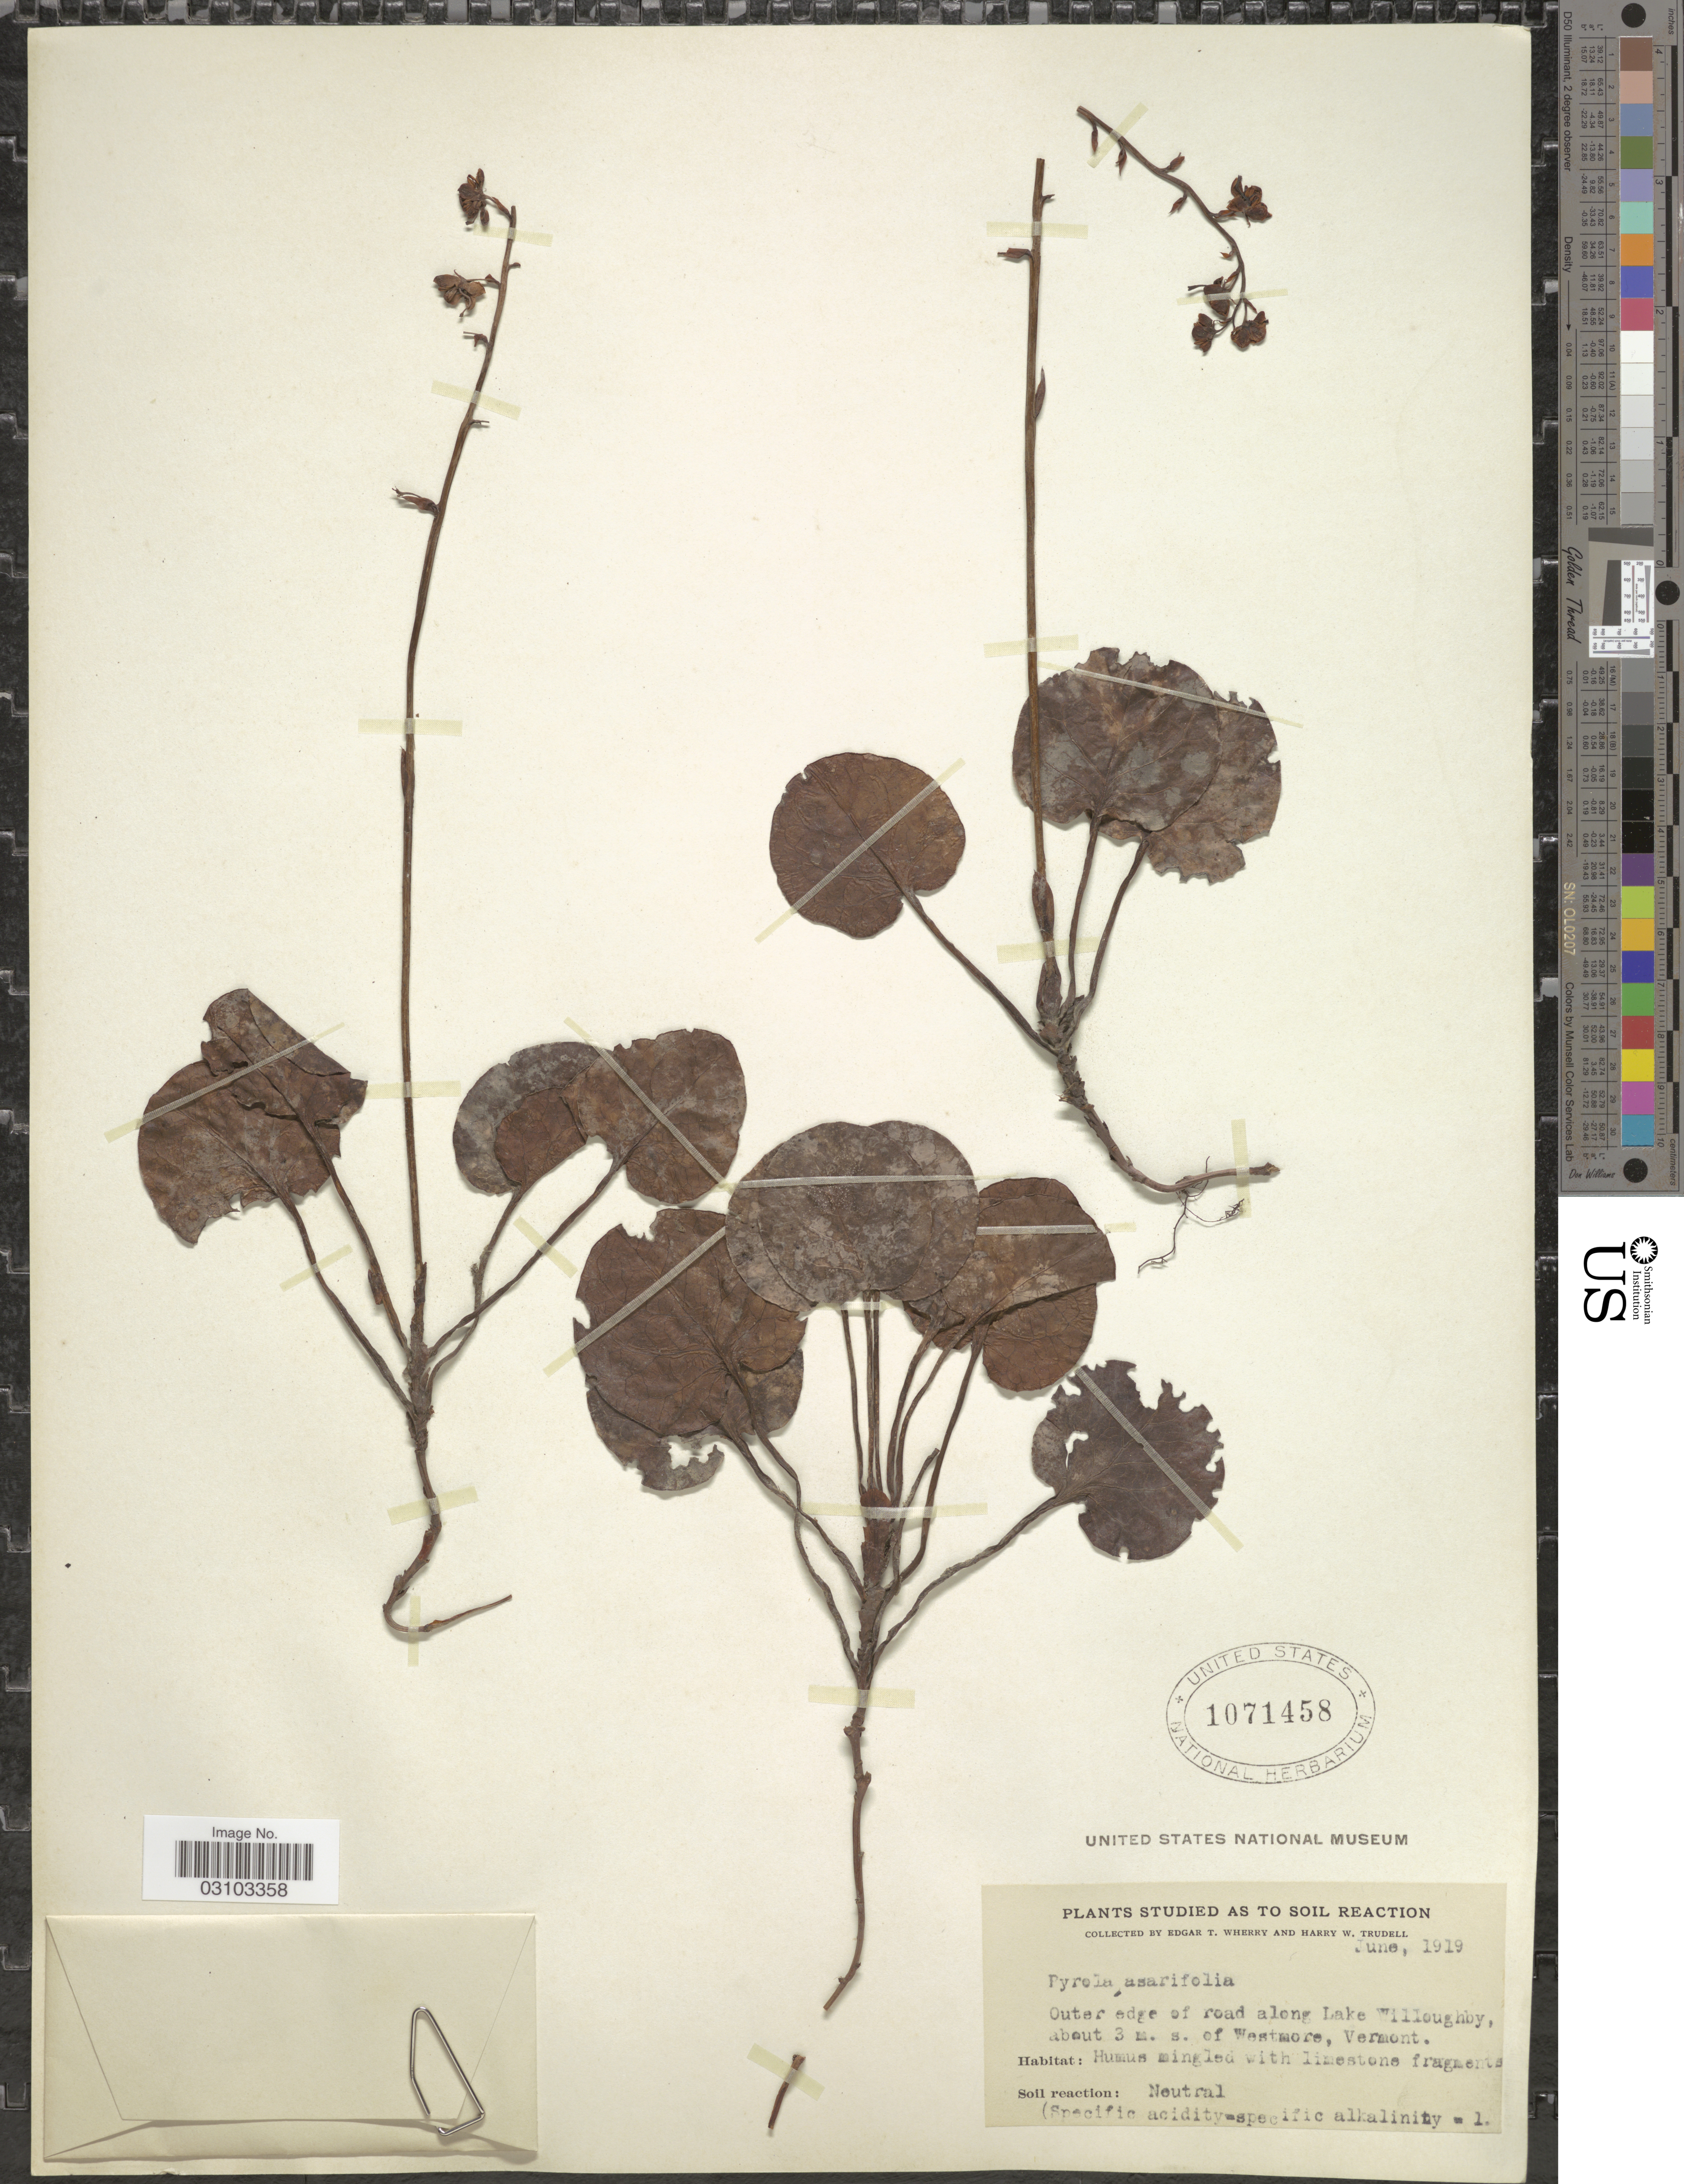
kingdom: Plantae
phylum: Tracheophyta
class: Magnoliopsida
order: Ericales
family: Ericaceae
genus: Pyrola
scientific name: Pyrola asarifolia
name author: Michx.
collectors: E. T. Wherry & H. Trudell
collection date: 1919-06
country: United States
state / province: Vermont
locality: Outer edge of road along Lake Willoughby, about 3 m.s. of Westmore.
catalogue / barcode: US 1071458